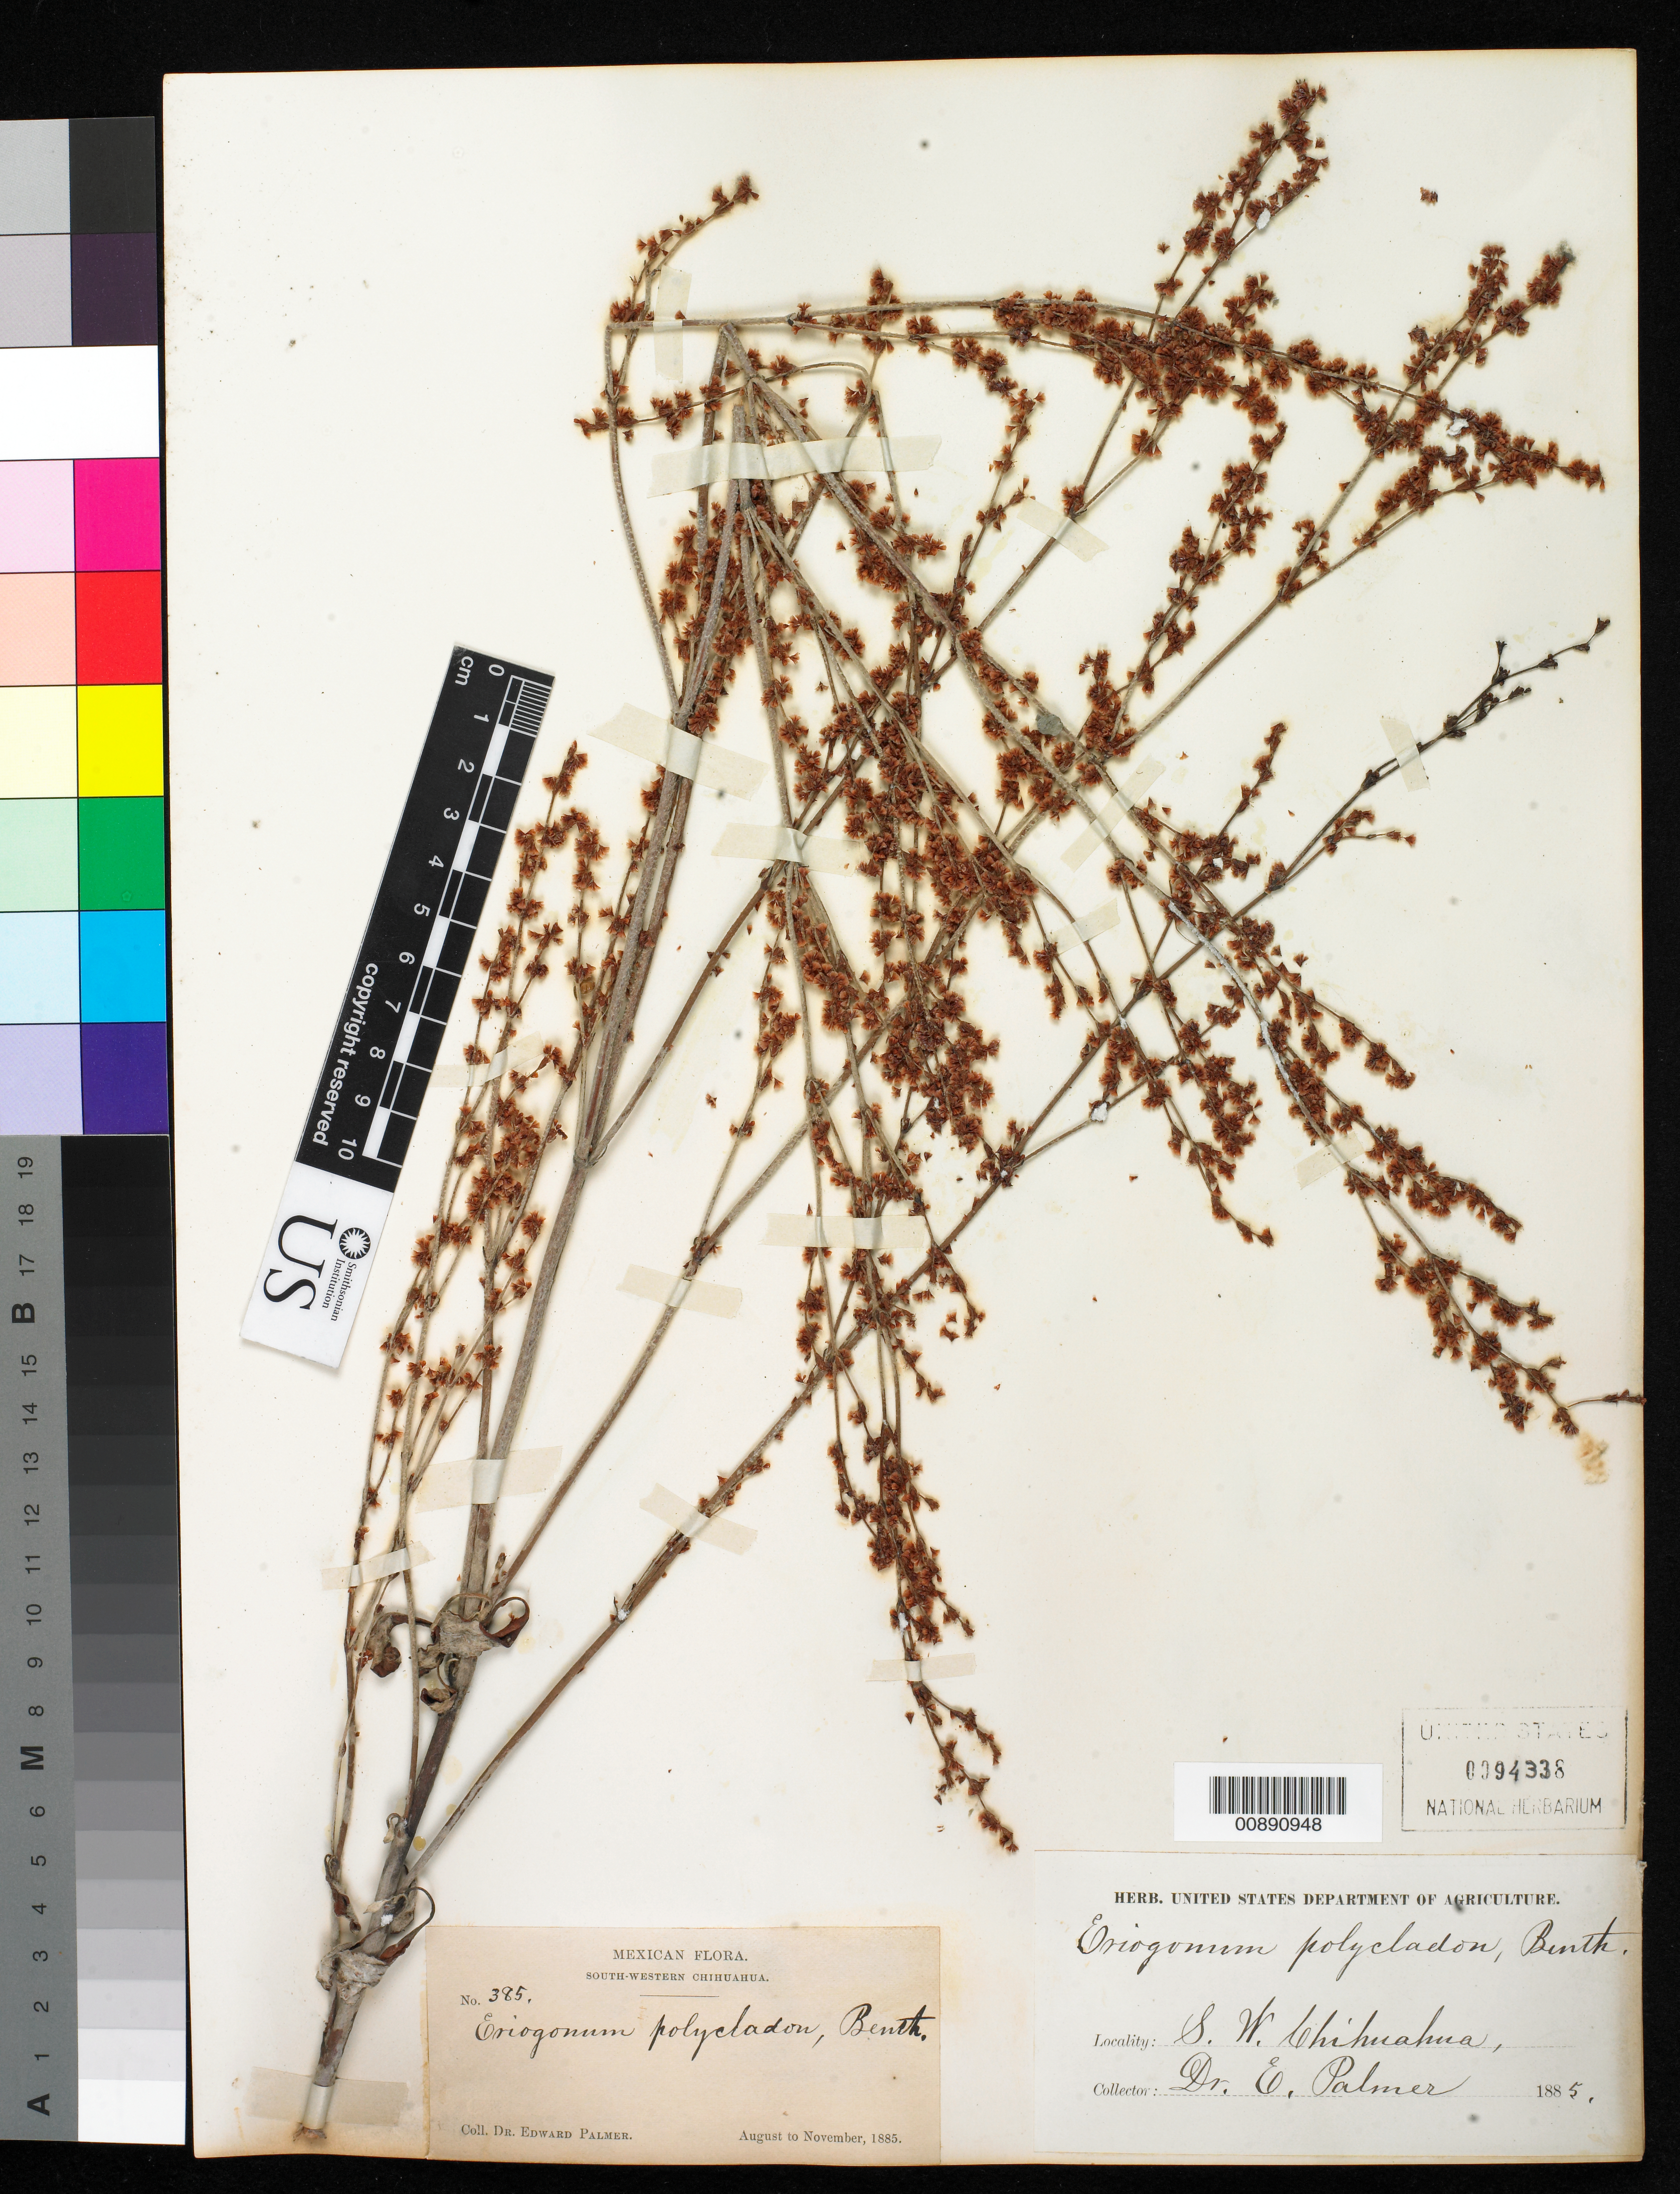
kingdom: Plantae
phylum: Tracheophyta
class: Magnoliopsida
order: Caryophyllales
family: Polygonaceae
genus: Eriogonum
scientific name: Eriogonum polycladon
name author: Benth.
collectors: E. Palmer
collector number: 385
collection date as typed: Aug 1885 to -- Nov 1885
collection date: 1885-08/1885-11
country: Mexico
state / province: Chihuahua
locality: South-Western Chihuahua.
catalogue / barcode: US 94338